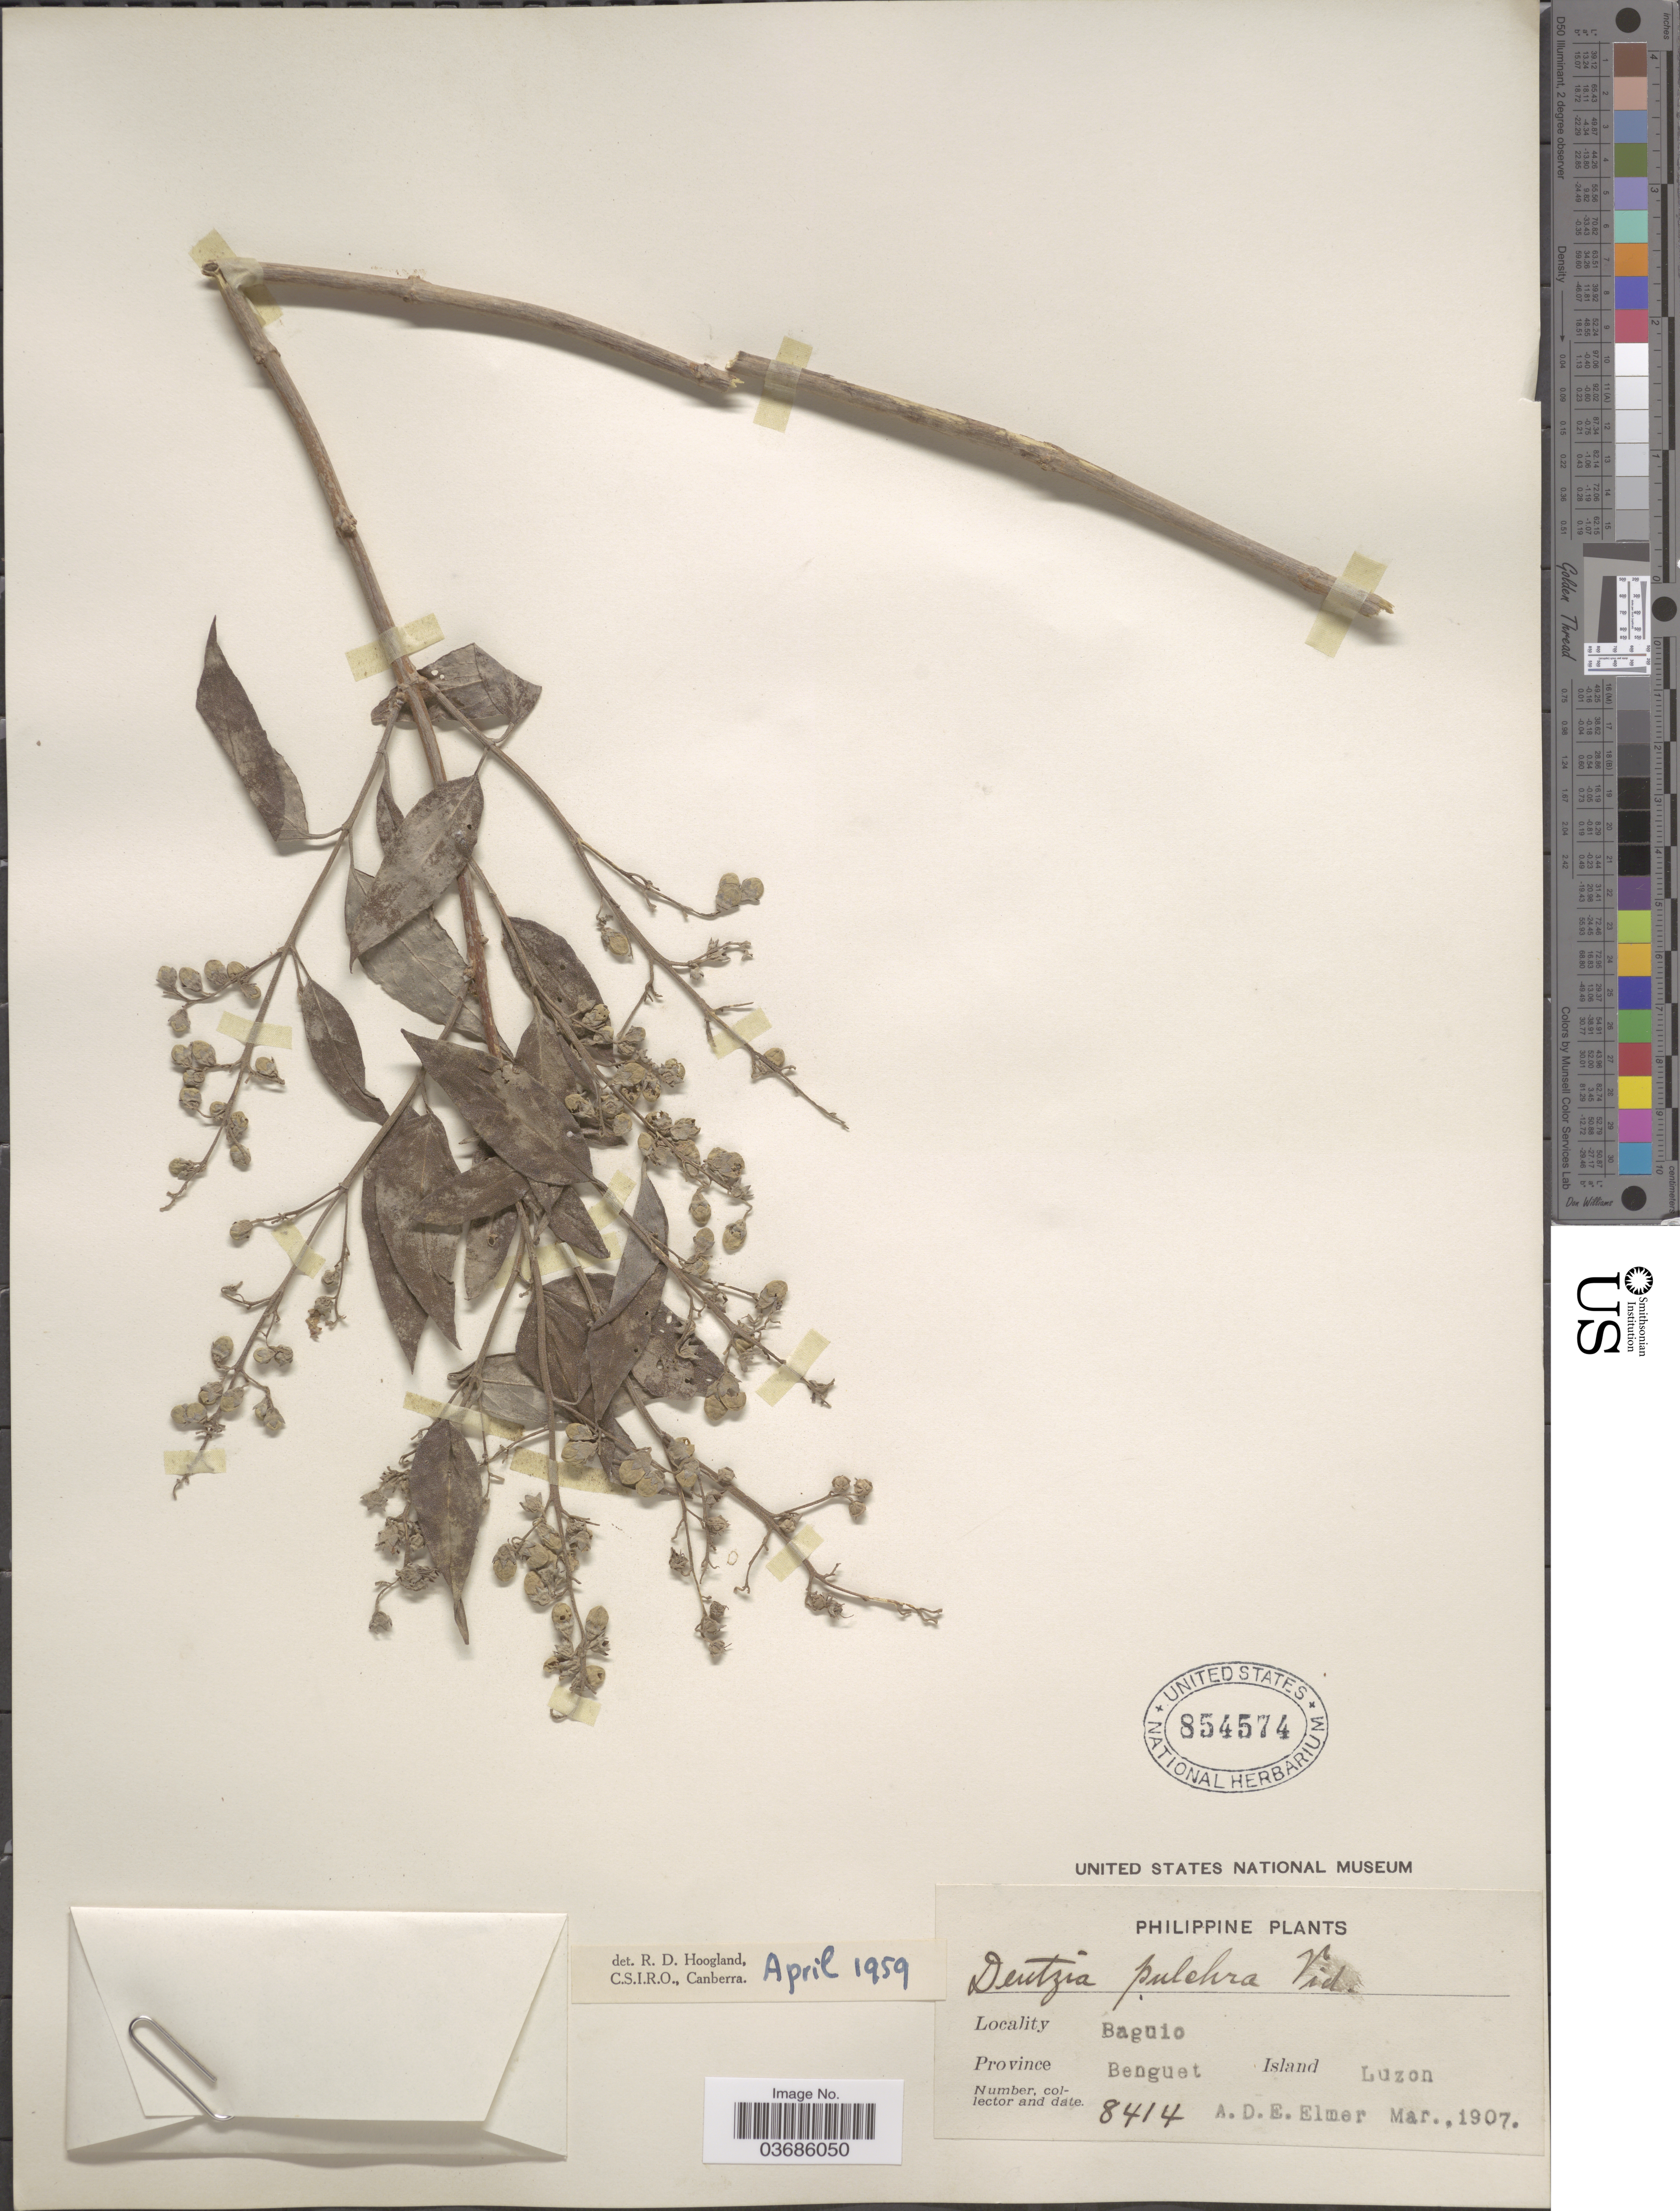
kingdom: Plantae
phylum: Tracheophyta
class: Magnoliopsida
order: Cornales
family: Hydrangeaceae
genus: Deutzia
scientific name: Deutzia pulchra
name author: Vidal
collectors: A. D. E. Elmer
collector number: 8414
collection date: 1907-03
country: Philippines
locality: Baguio. Province Benguet. Island Luzon.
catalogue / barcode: US 854574